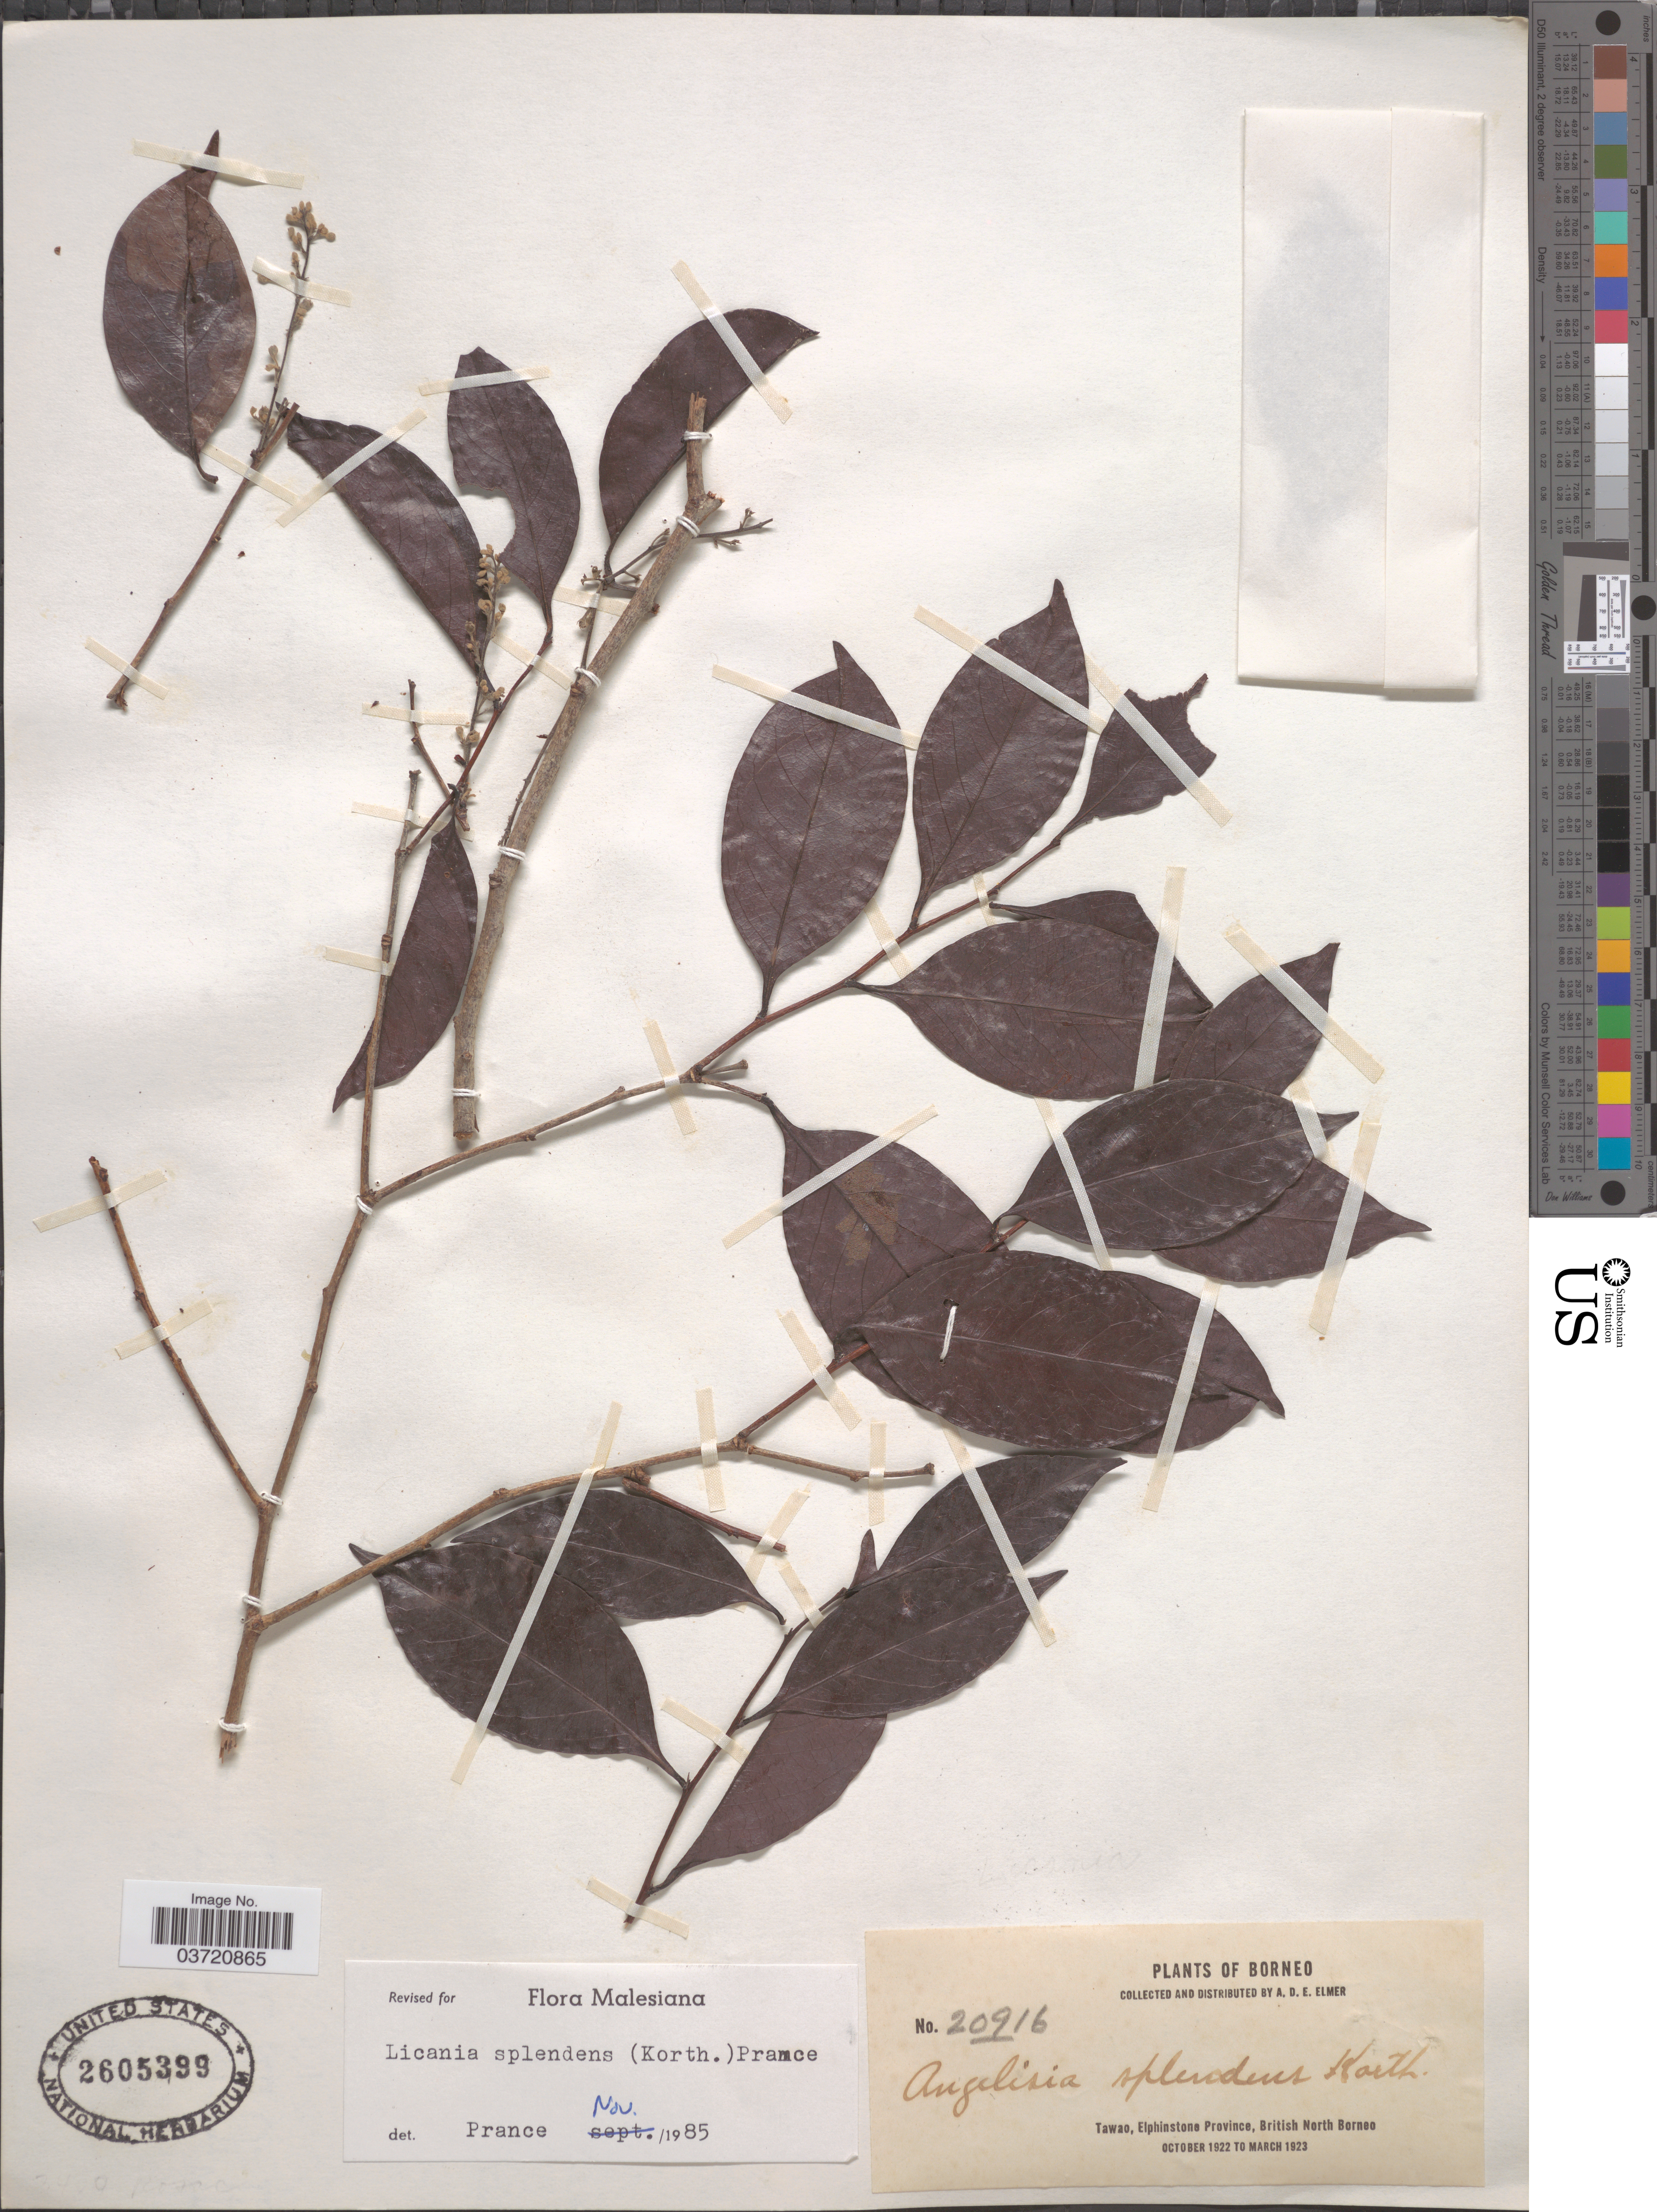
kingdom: Plantae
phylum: Tracheophyta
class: Magnoliopsida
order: Malpighiales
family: Chrysobalanaceae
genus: Licania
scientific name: Licania splendens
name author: (Korth.) Prance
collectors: A. D. E. Elmer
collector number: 20916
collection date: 1922-10/1923-03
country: Malaysia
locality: Borneo. Tawao, Elphinstone Province, British North Borneo.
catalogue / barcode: US 2605399